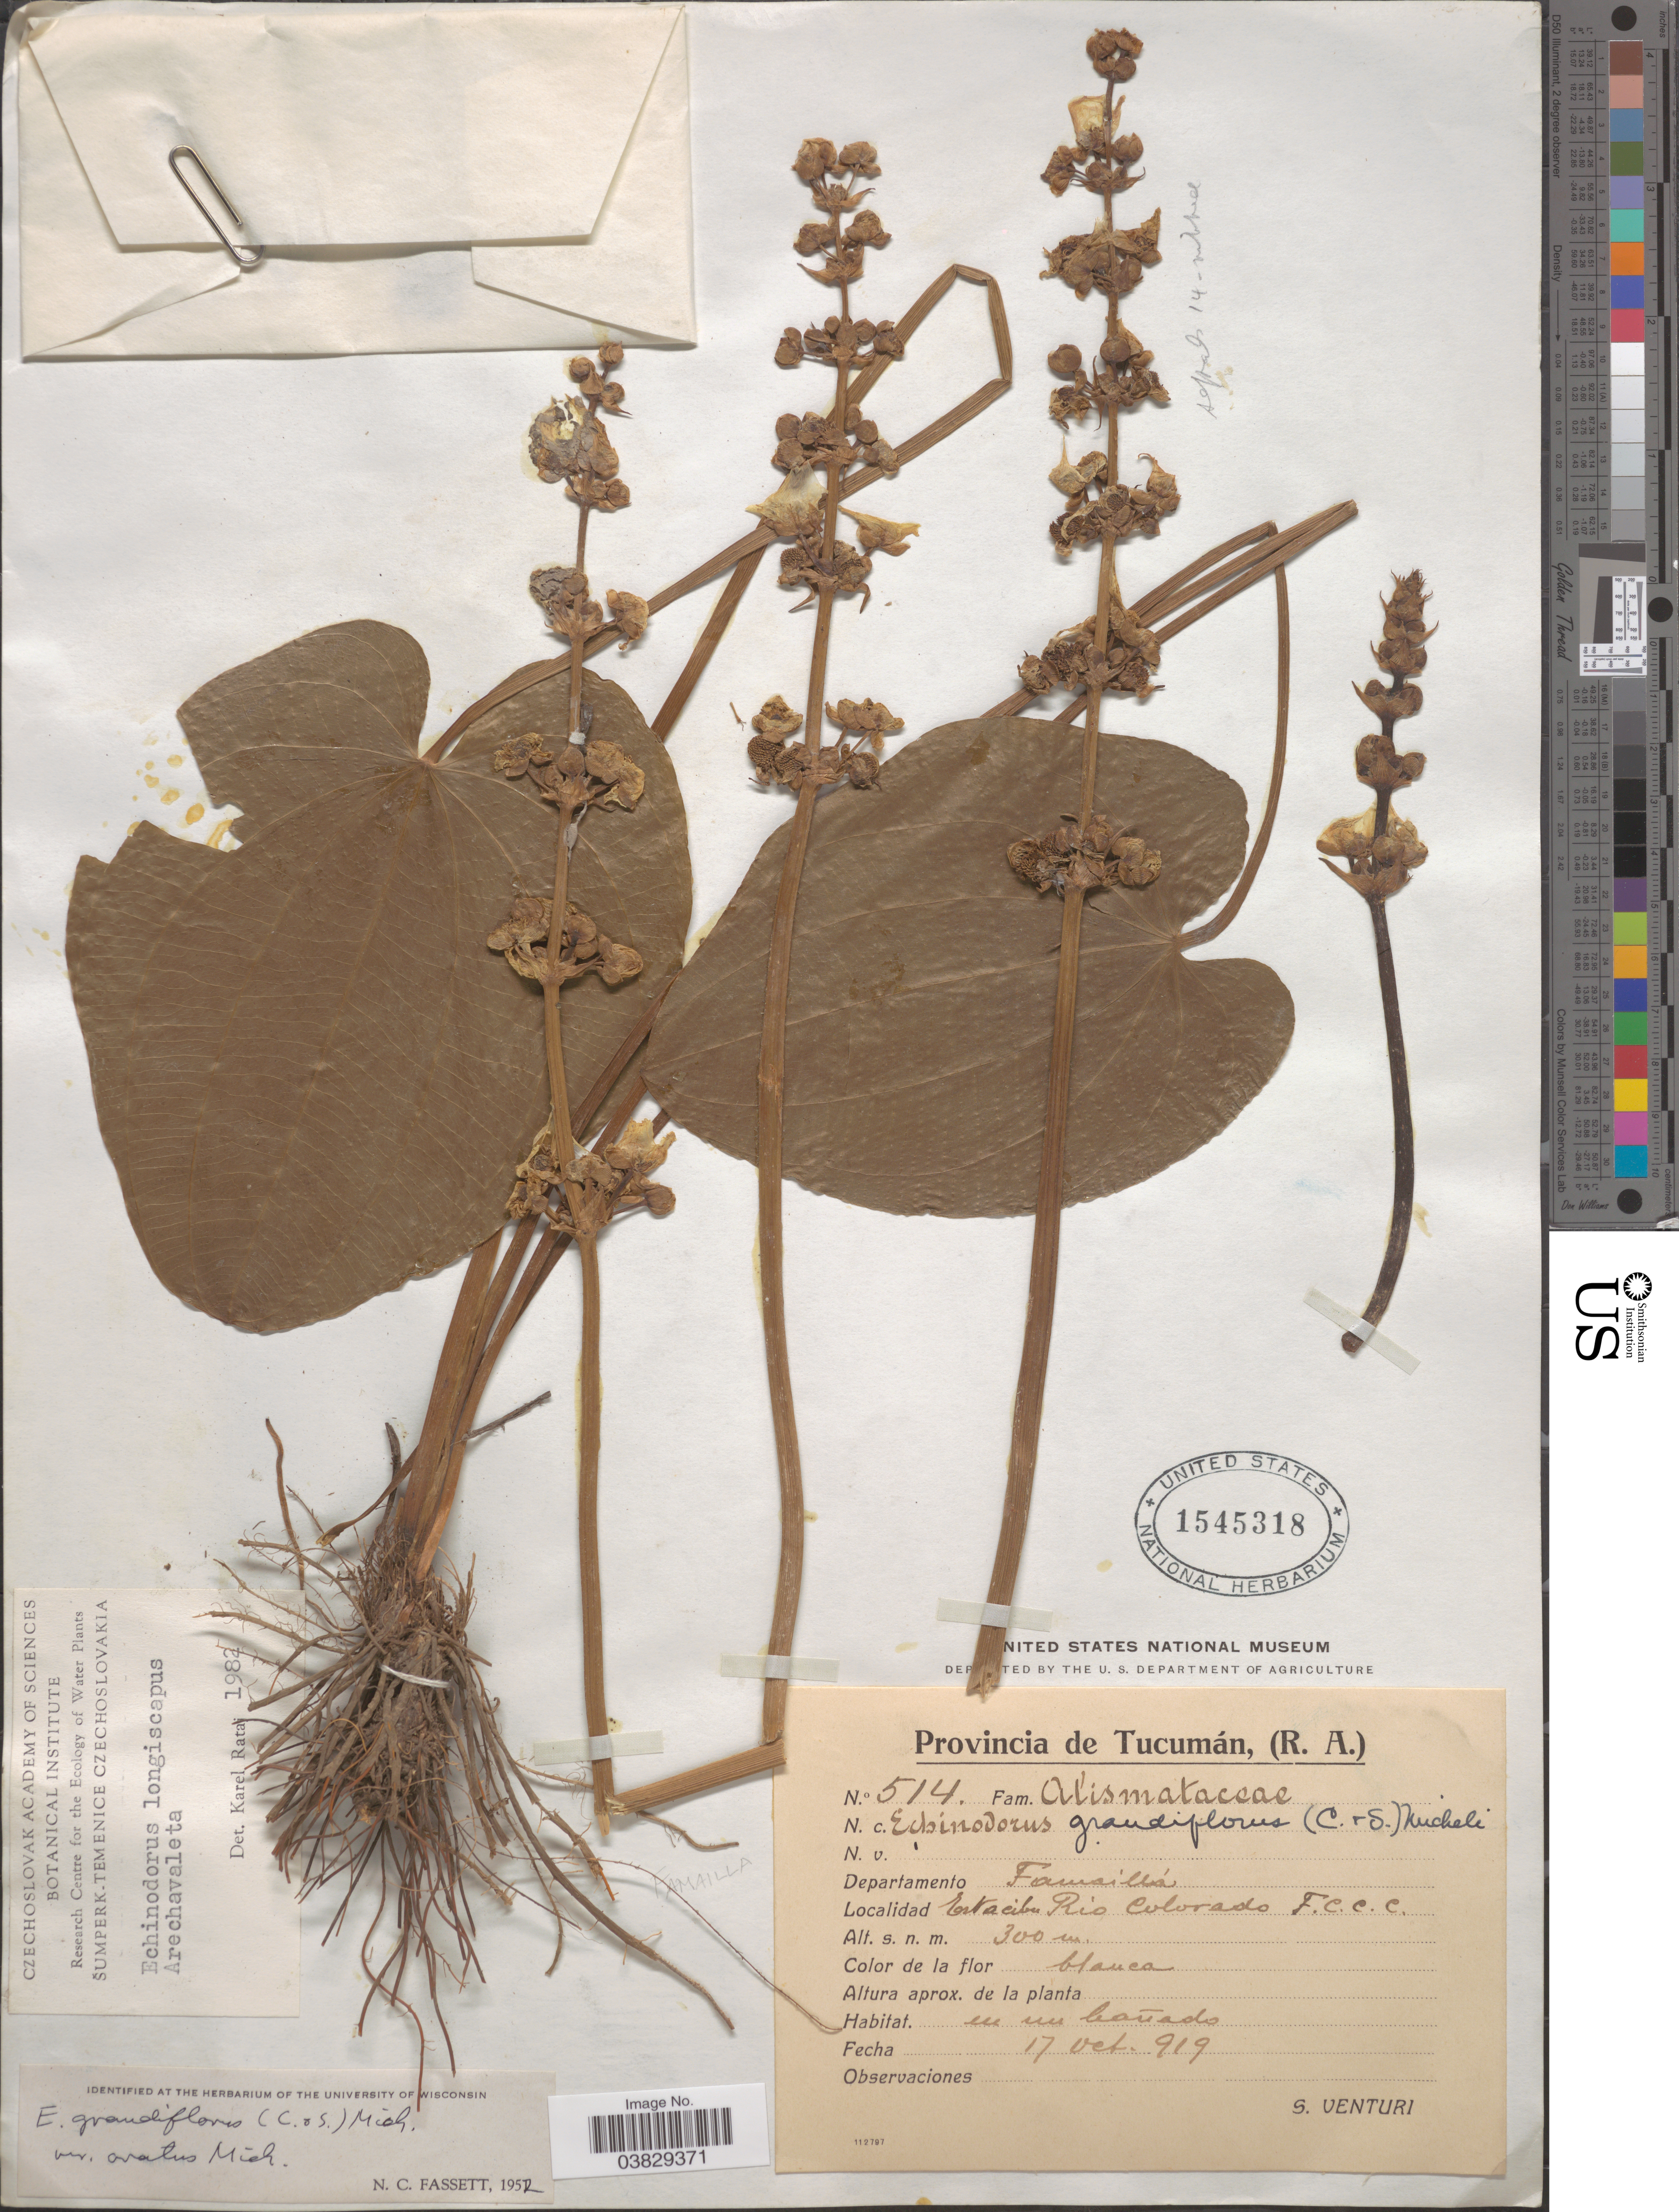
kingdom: Plantae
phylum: Tracheophyta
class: Liliopsida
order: Alismatales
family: Alismataceae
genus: Echinodorus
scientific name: Echinodorus grandiflorus subsp. grandiflorus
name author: (Cham. & Schltdl.) Micheli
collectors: S. Venturi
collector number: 514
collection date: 1919-10-17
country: Argentina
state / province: Tucuman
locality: Departamento Famaillá. Estacibu Rio Colorado F.C.C.C.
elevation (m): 300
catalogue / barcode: US 1545318